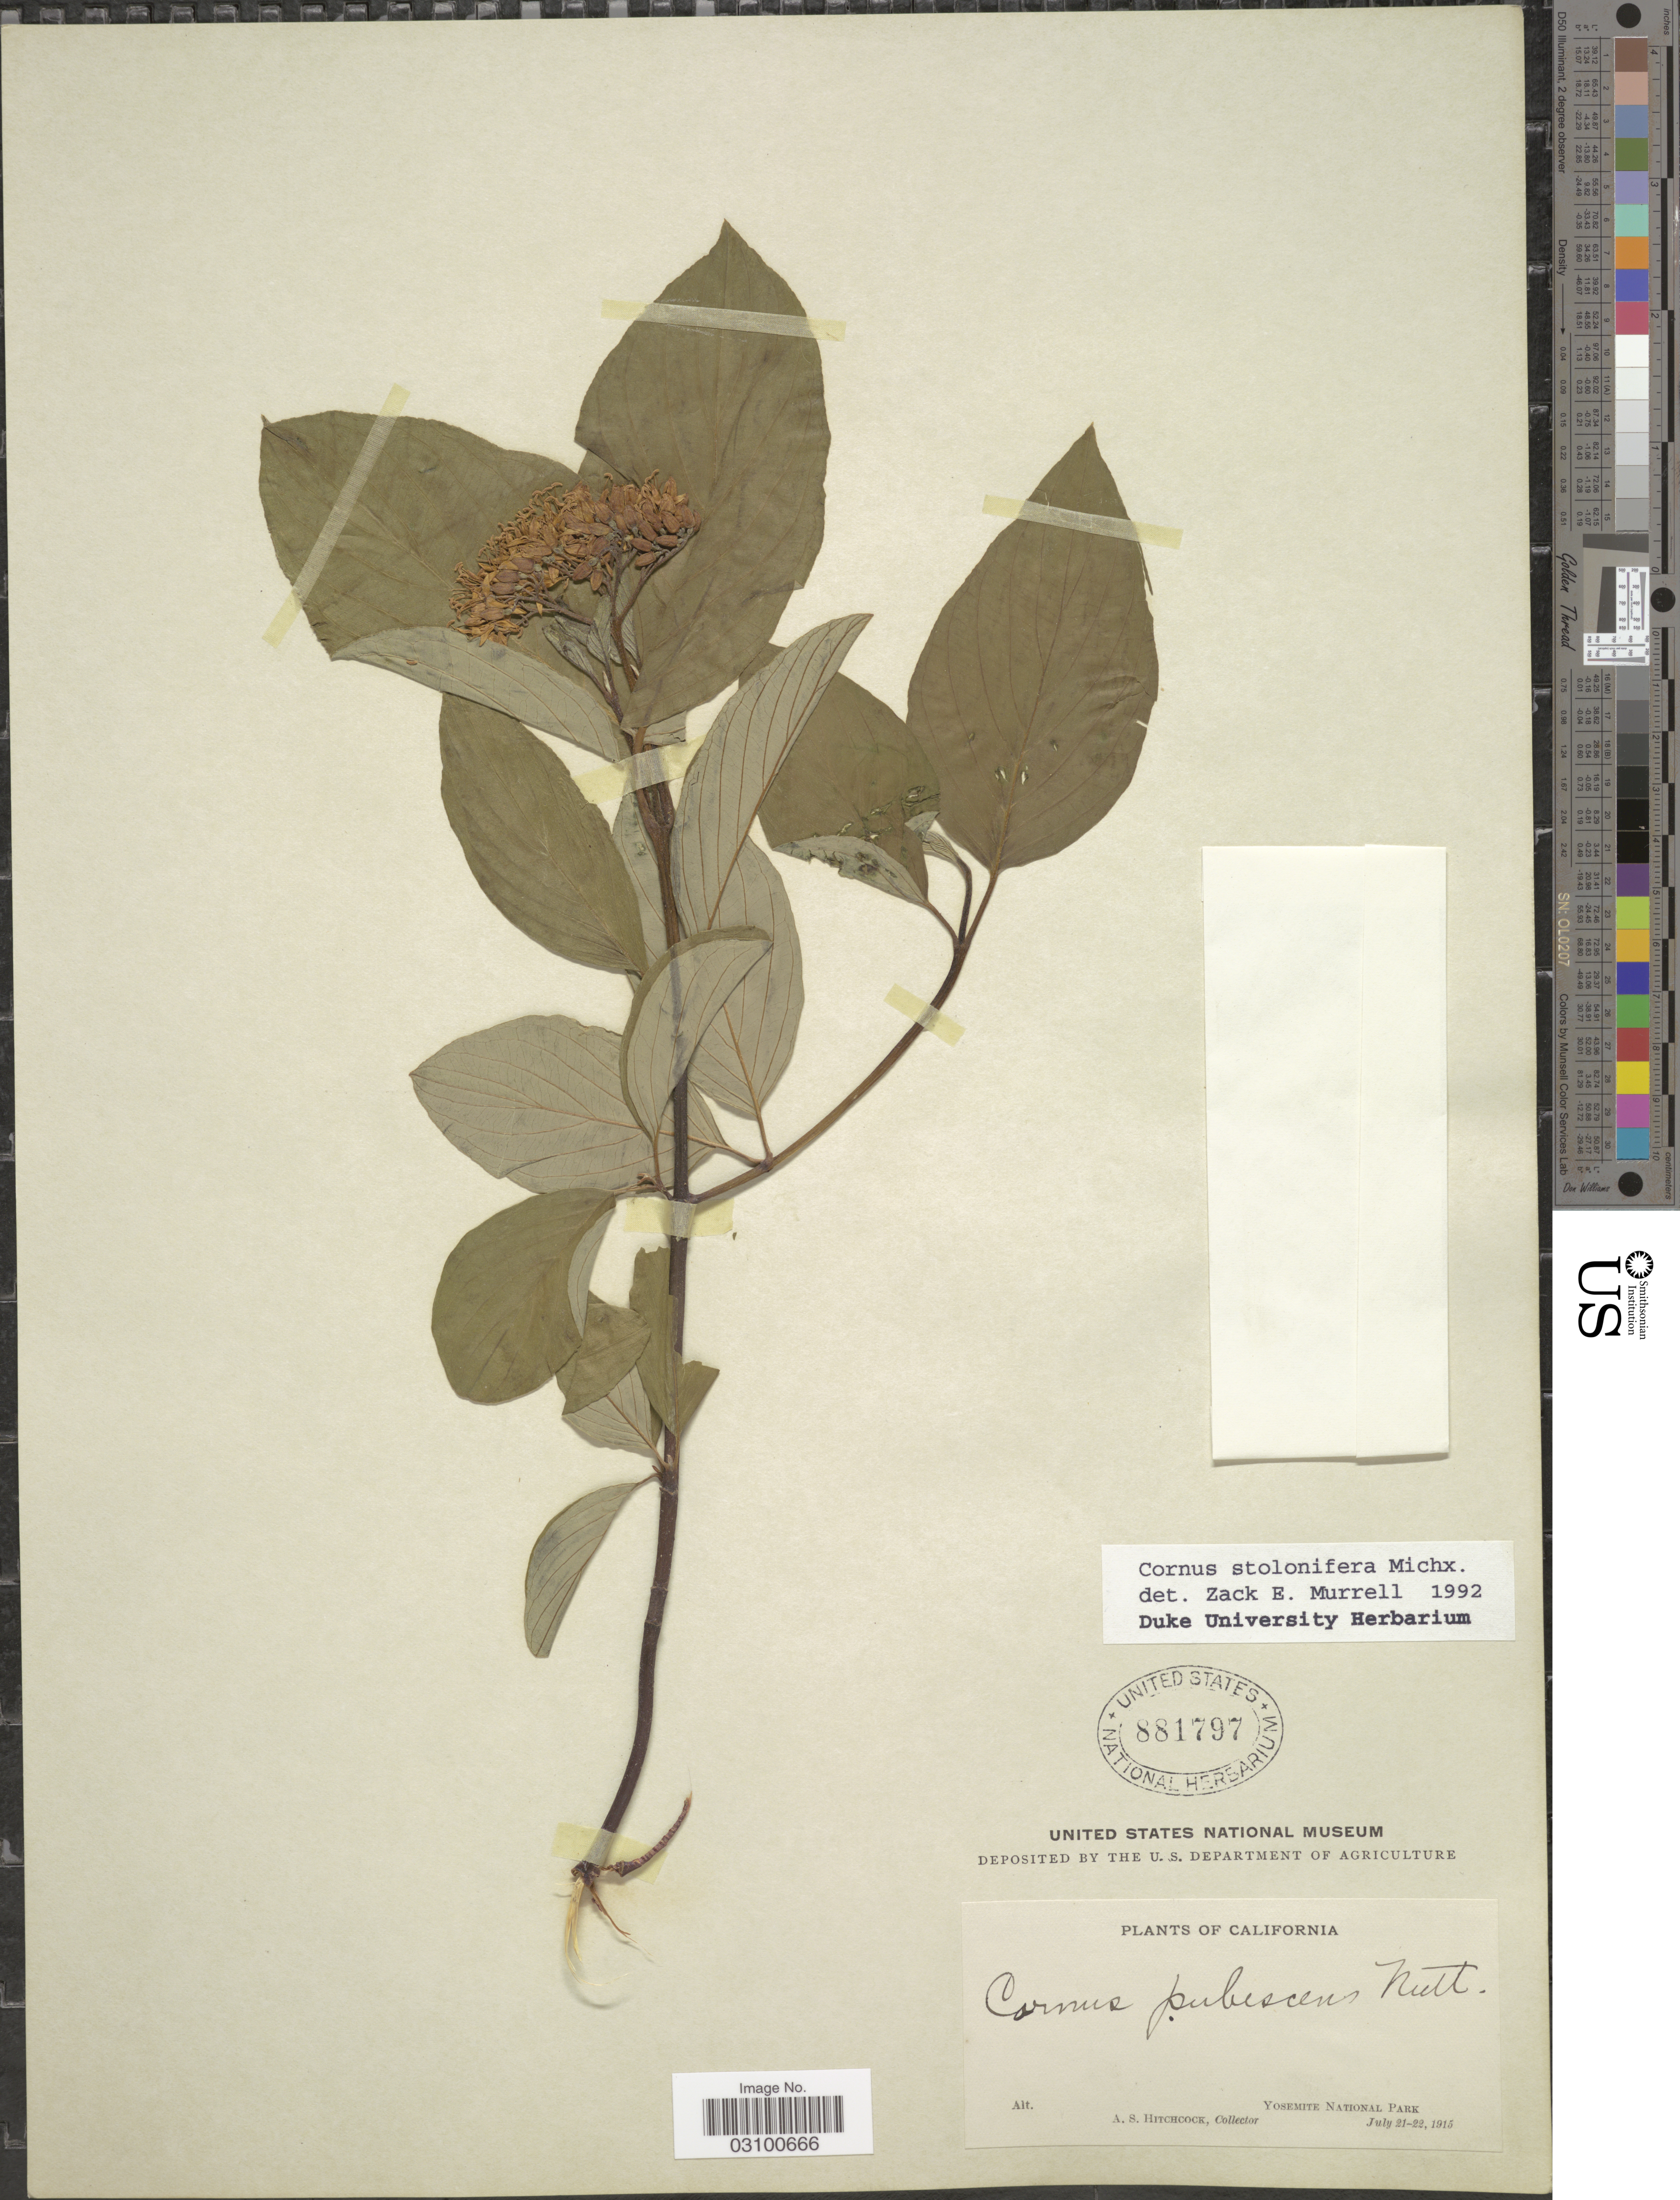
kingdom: Plantae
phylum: Tracheophyta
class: Magnoliopsida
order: Cornales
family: Cornaceae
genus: Cornus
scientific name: Cornus sericea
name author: L.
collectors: A. S. Hitchcock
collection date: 1915-07-21/1915-07-22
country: United States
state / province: California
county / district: Mariposa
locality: Yosemite National Park.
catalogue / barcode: US 881797